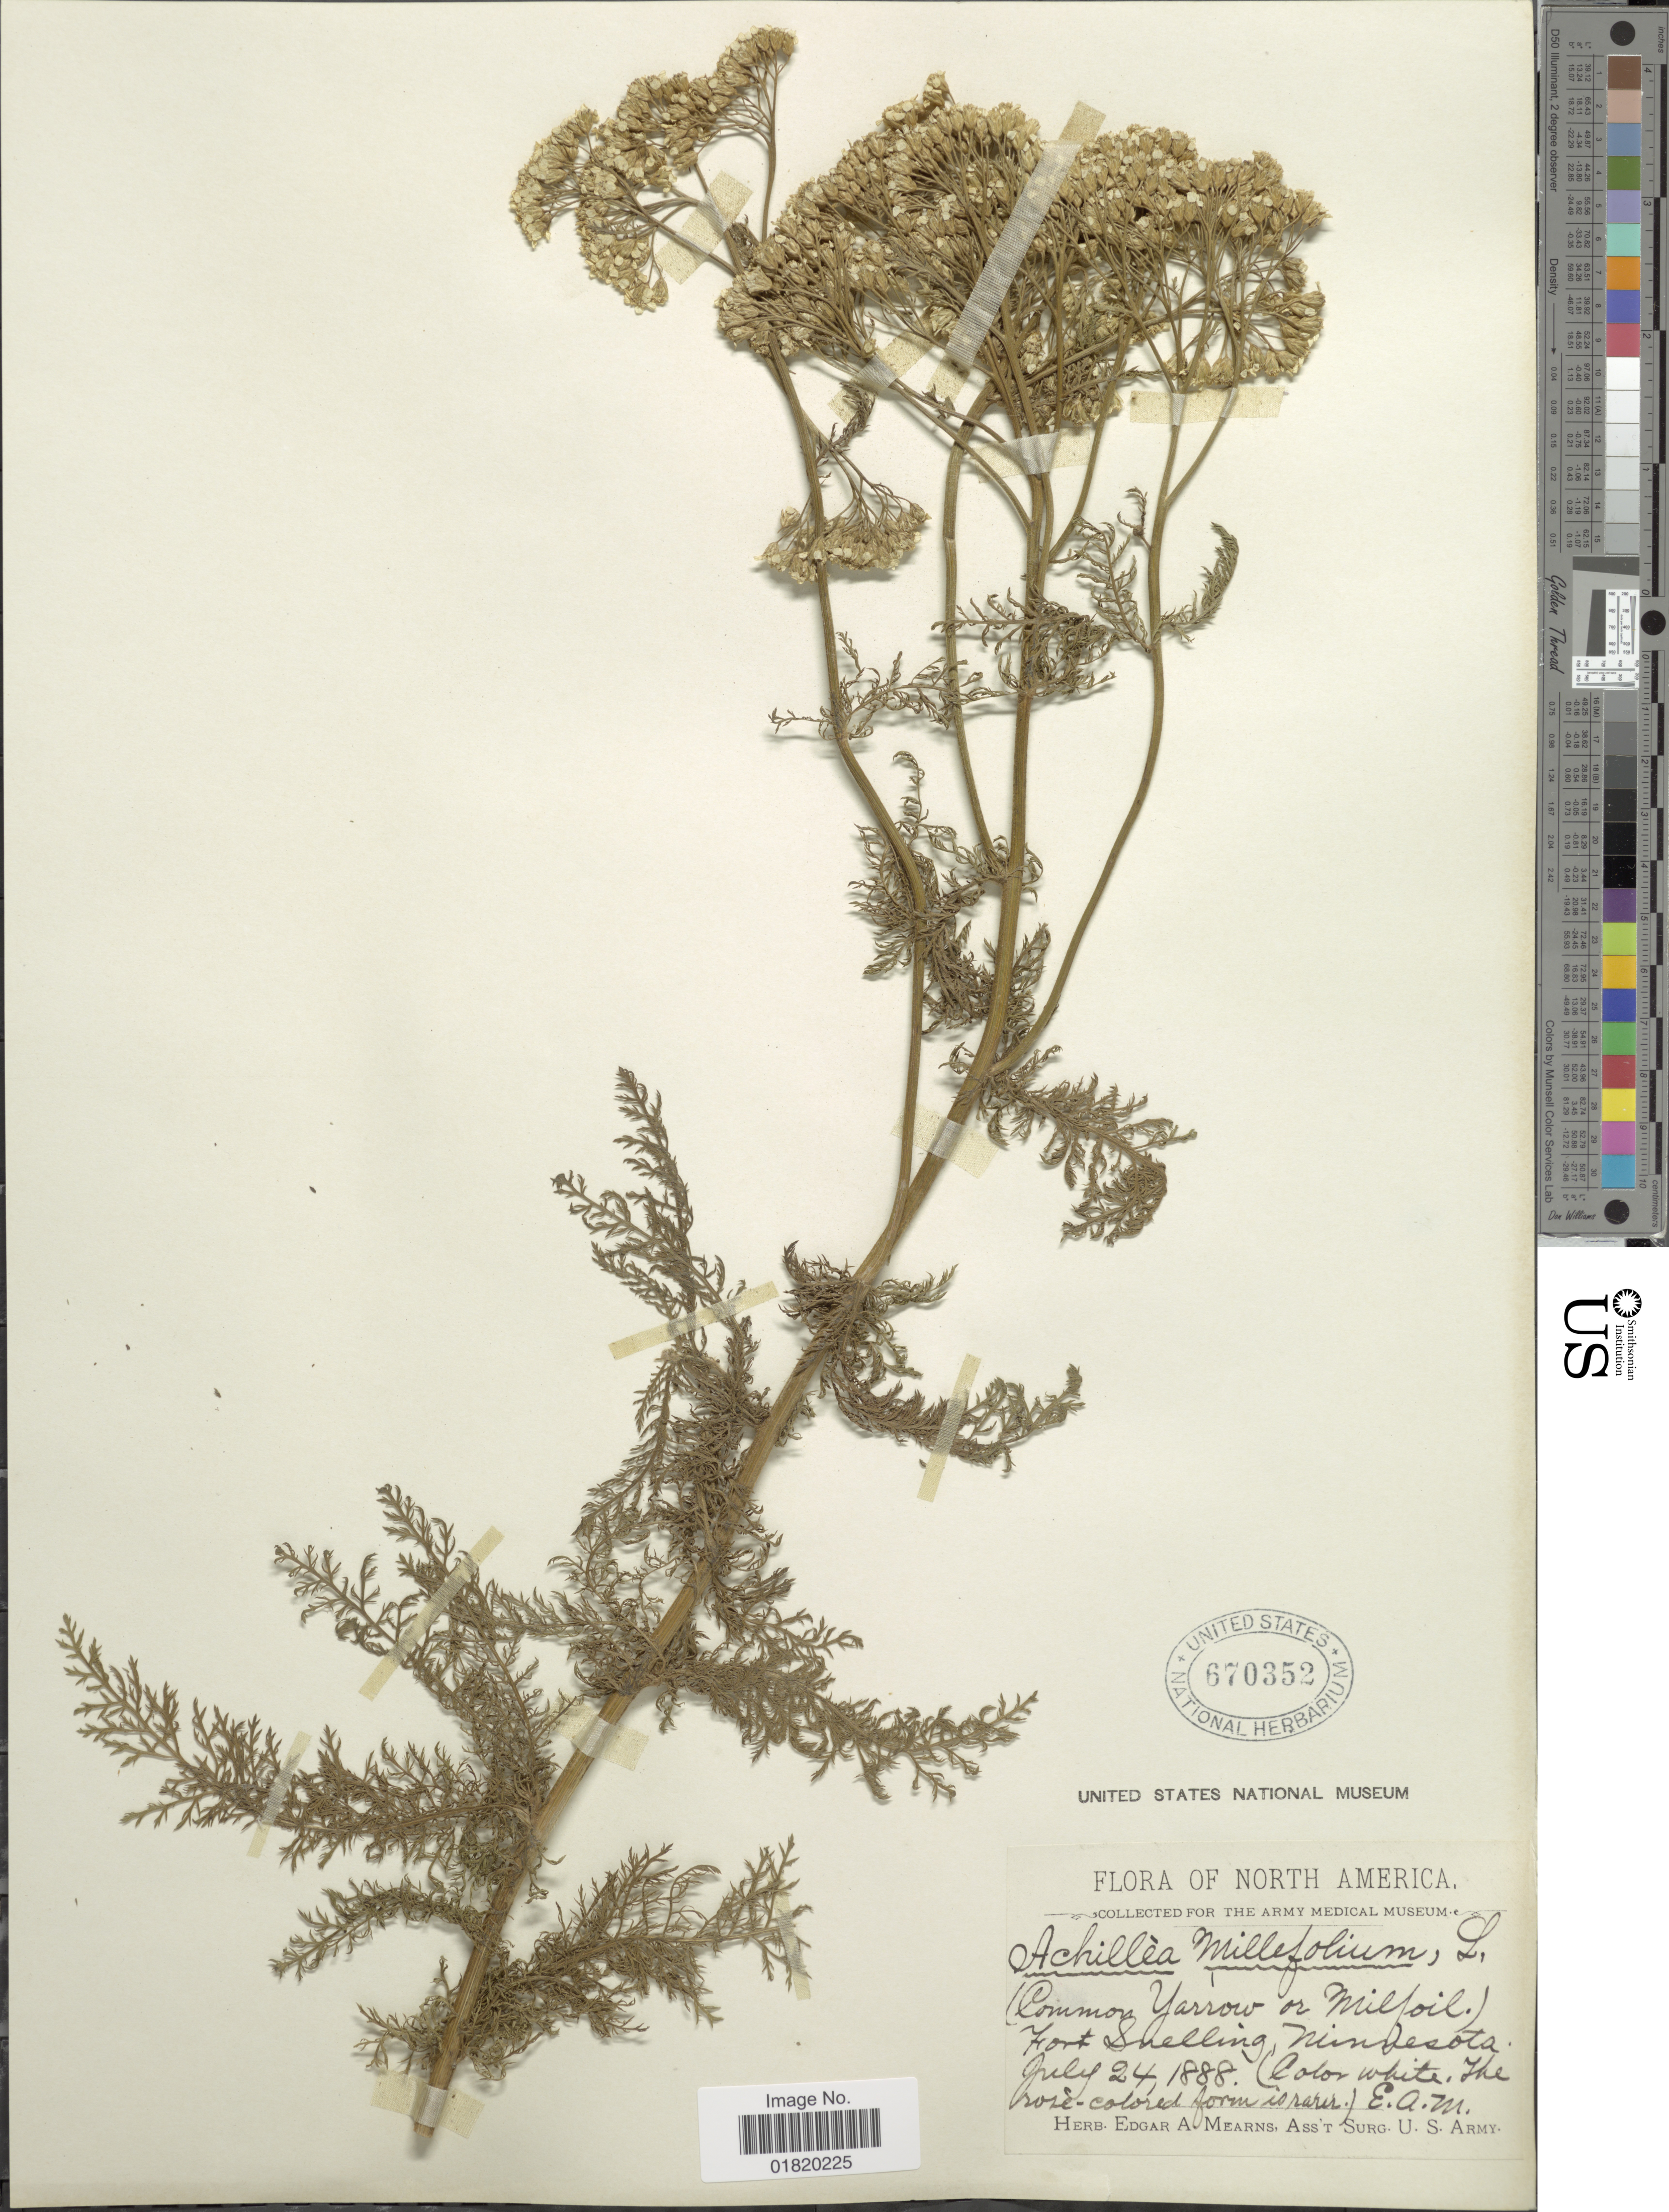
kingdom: Plantae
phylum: Tracheophyta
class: Magnoliopsida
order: Asterales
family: Asteraceae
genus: Achillea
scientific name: Achillea millefolium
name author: L.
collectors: E. A. Mearns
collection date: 1888-07-24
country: United States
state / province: Minnesota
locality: Fort Snelling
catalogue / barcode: US 670352